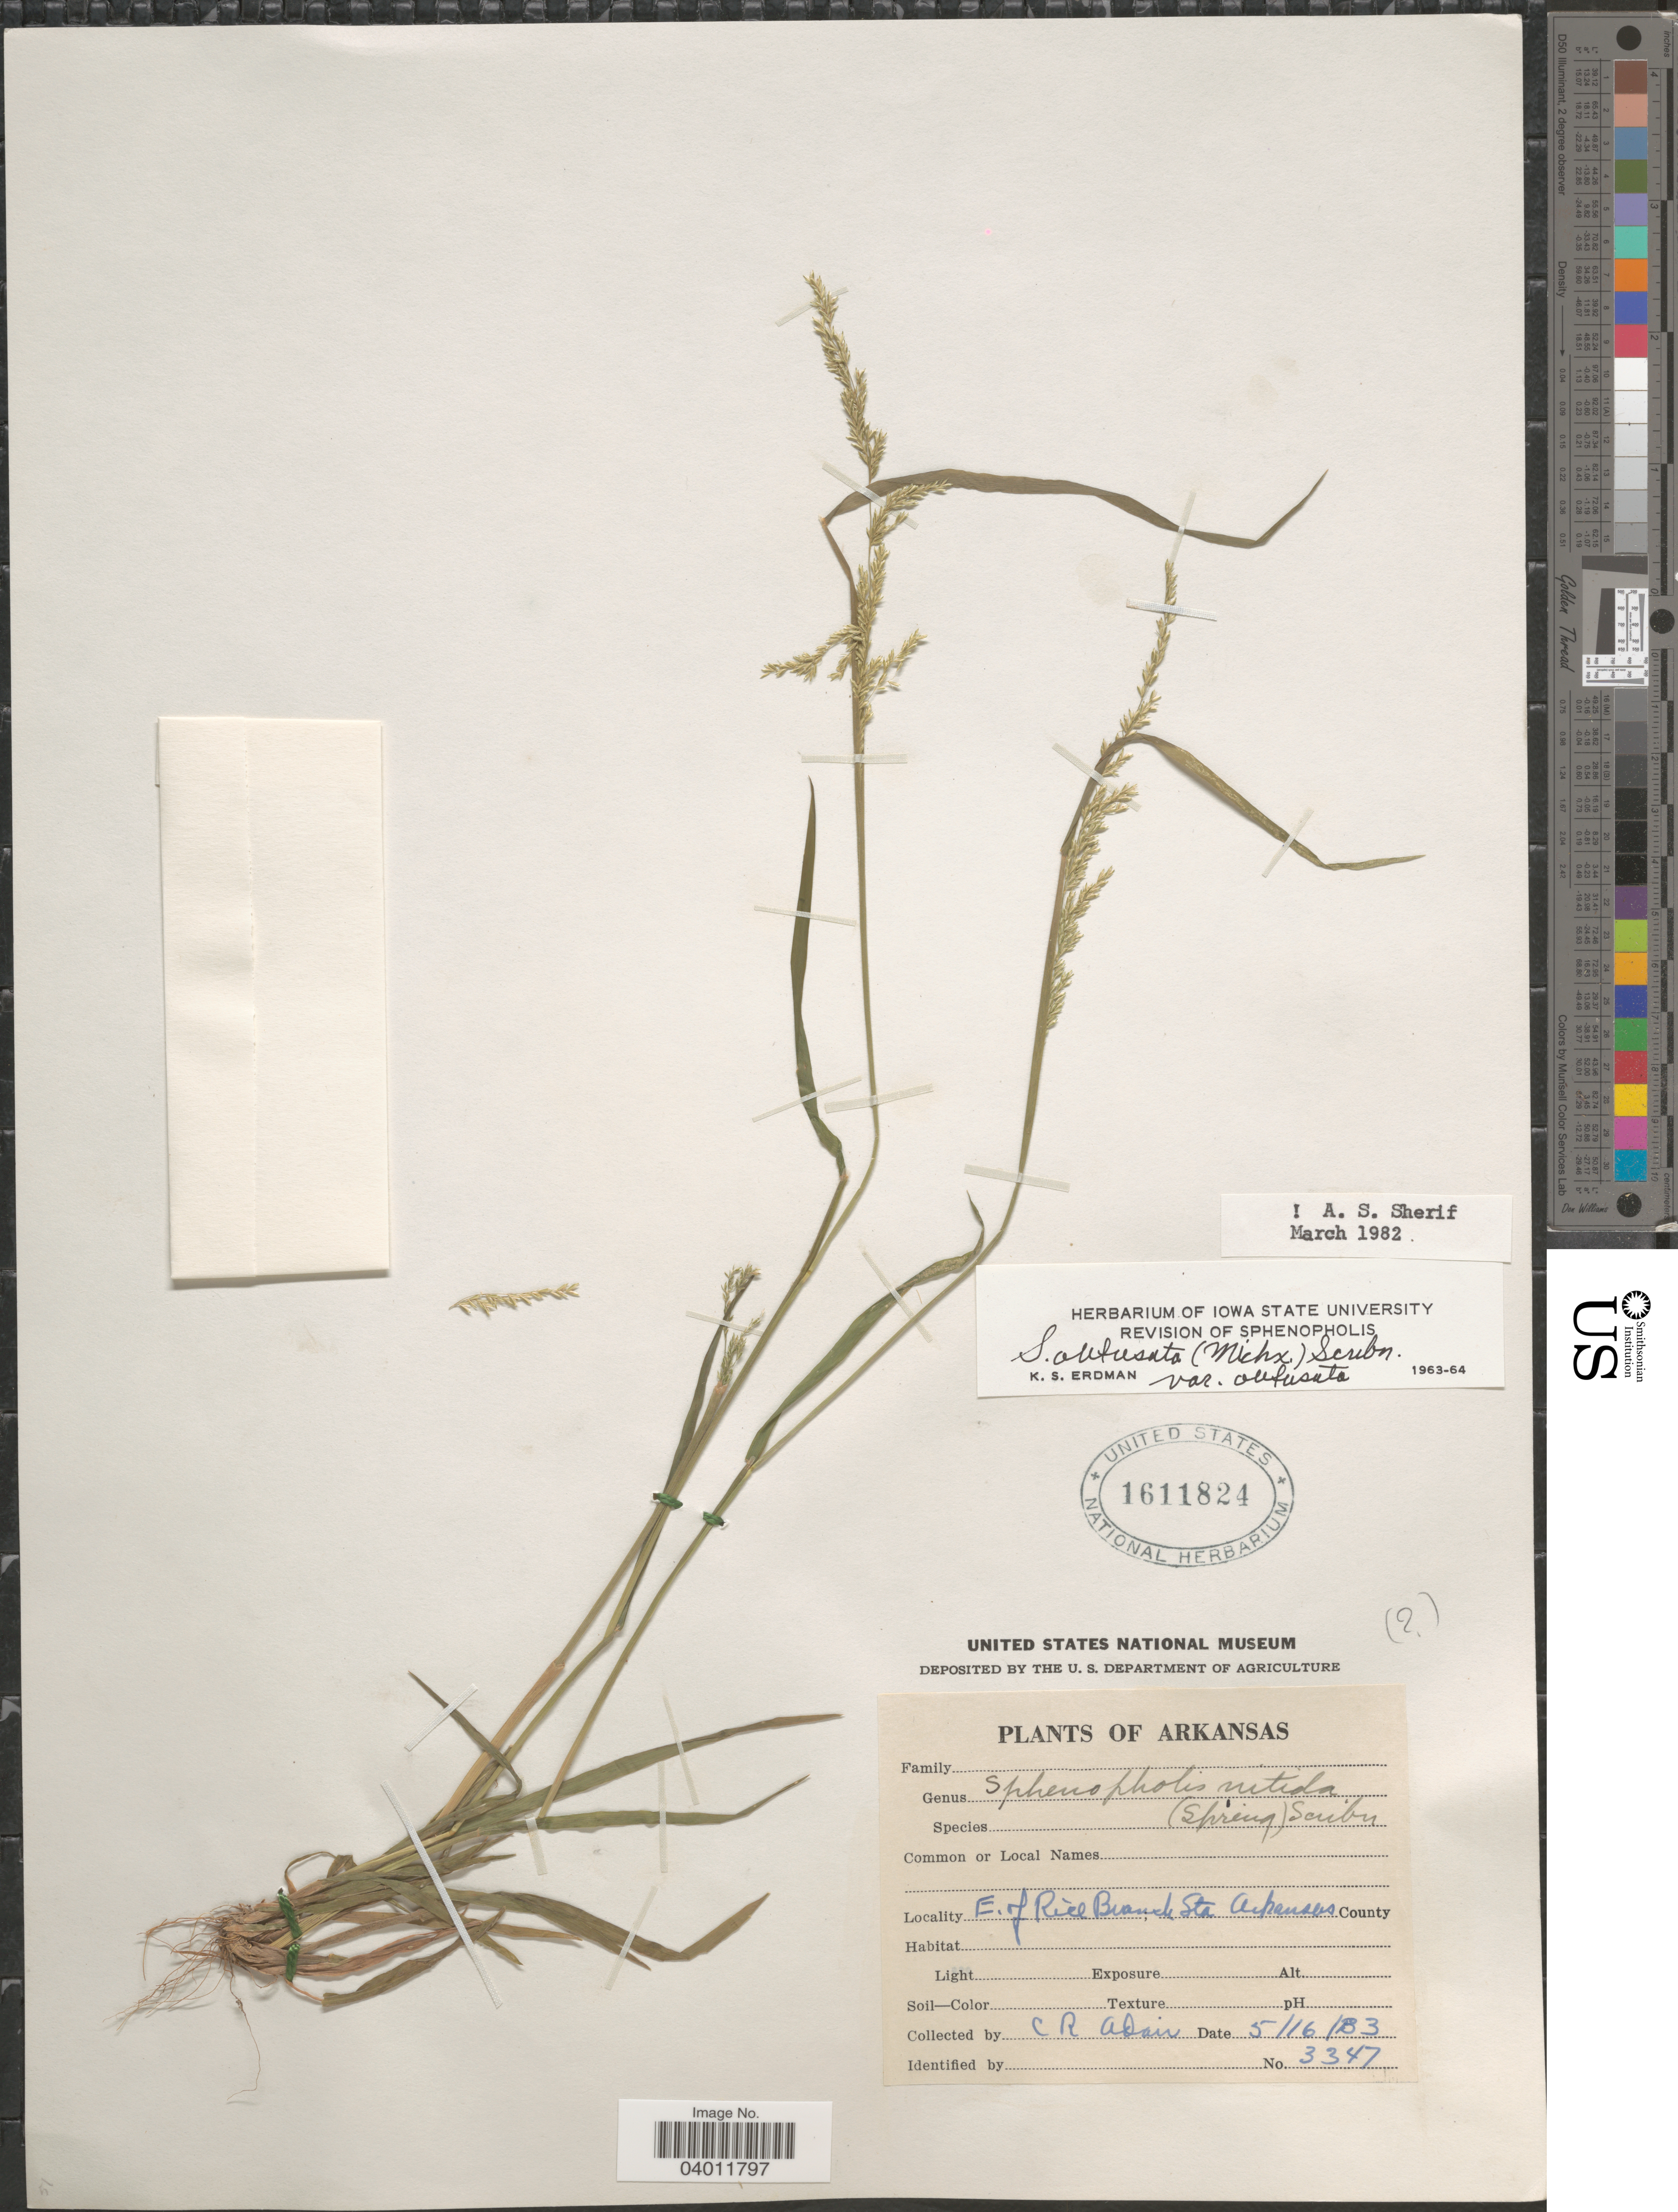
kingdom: Plantae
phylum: Tracheophyta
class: Liliopsida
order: Poales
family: Poaceae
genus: Sphenopholis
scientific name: Sphenopholis obtusata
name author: (Michx.) Scribn.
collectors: C. Adois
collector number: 3347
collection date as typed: Transcribed d/m/y: 16/5/33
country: United States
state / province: Arkansas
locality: E. of Rice Branch Sta Arkansas County.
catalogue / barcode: US 1611824